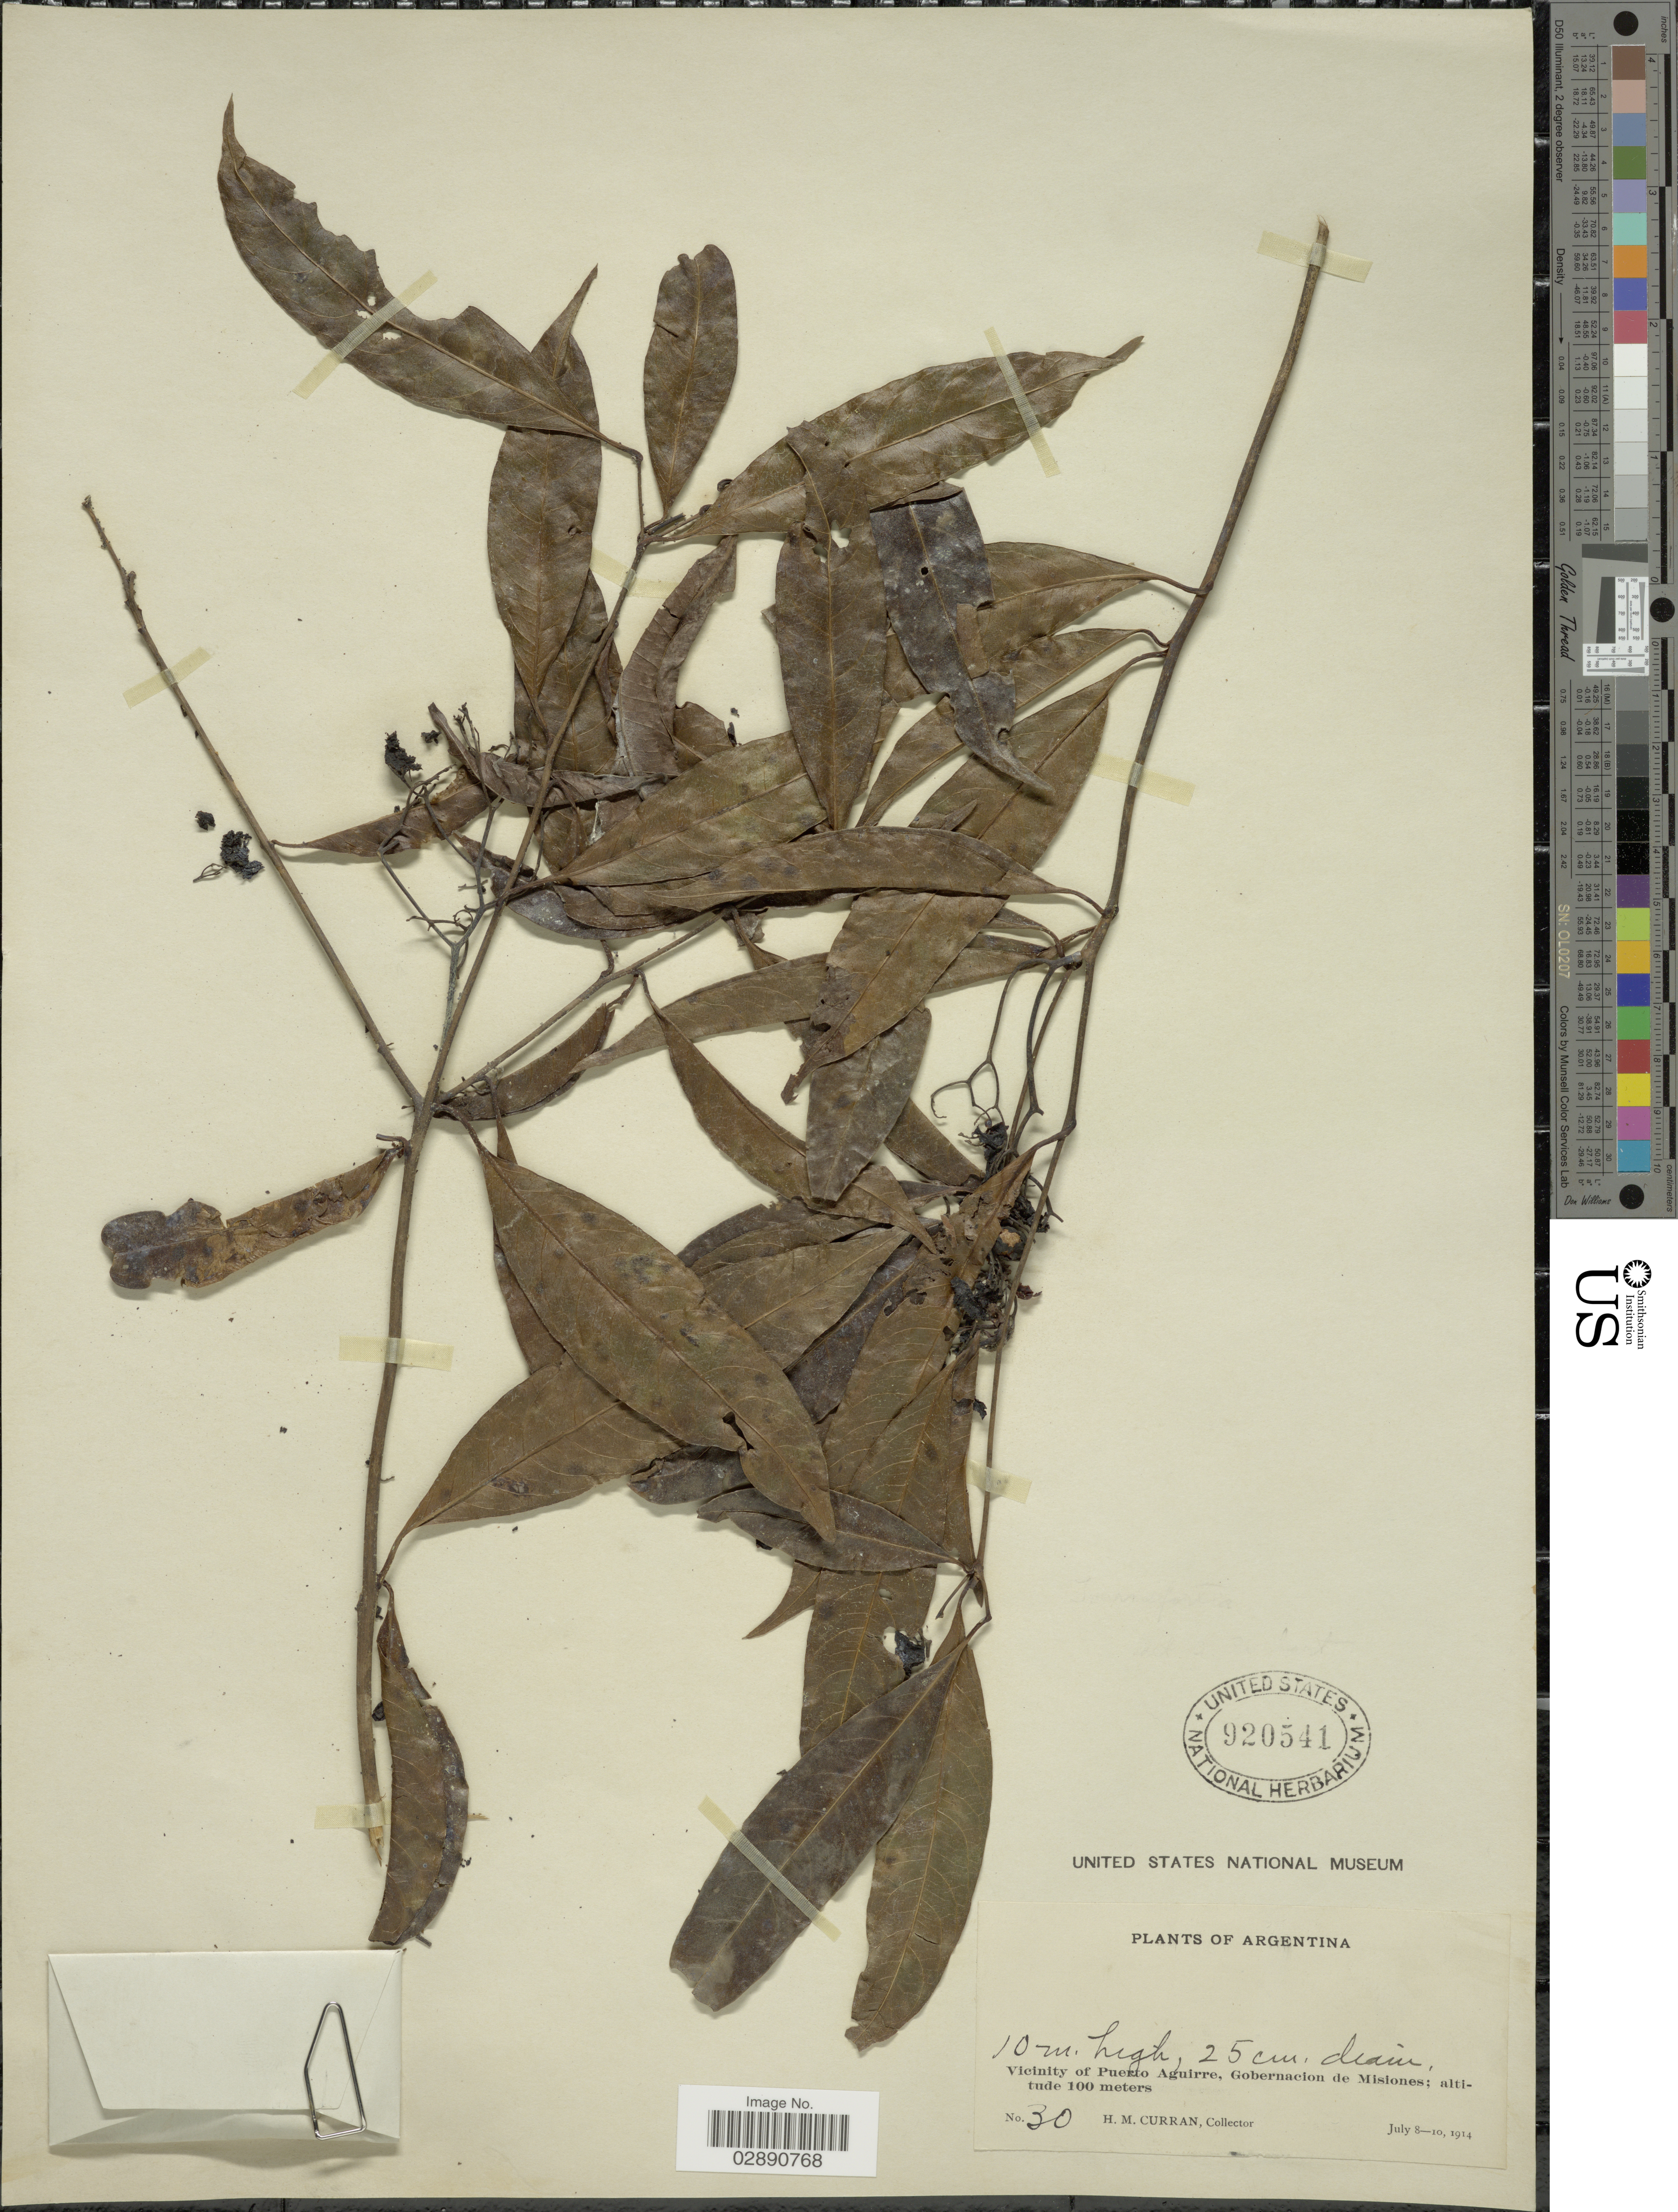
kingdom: Plantae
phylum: Tracheophyta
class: Magnoliopsida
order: Boraginales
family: Cordiaceae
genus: Cordia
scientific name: Cordia ecalyculata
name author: Vell.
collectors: H. M. Curran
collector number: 30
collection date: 1914-07-08/1914-07-10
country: Argentina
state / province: Misiones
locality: Vicinity of Puerto Aguirre, Gobernacion de Misiones.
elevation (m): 100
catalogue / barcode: US 920541